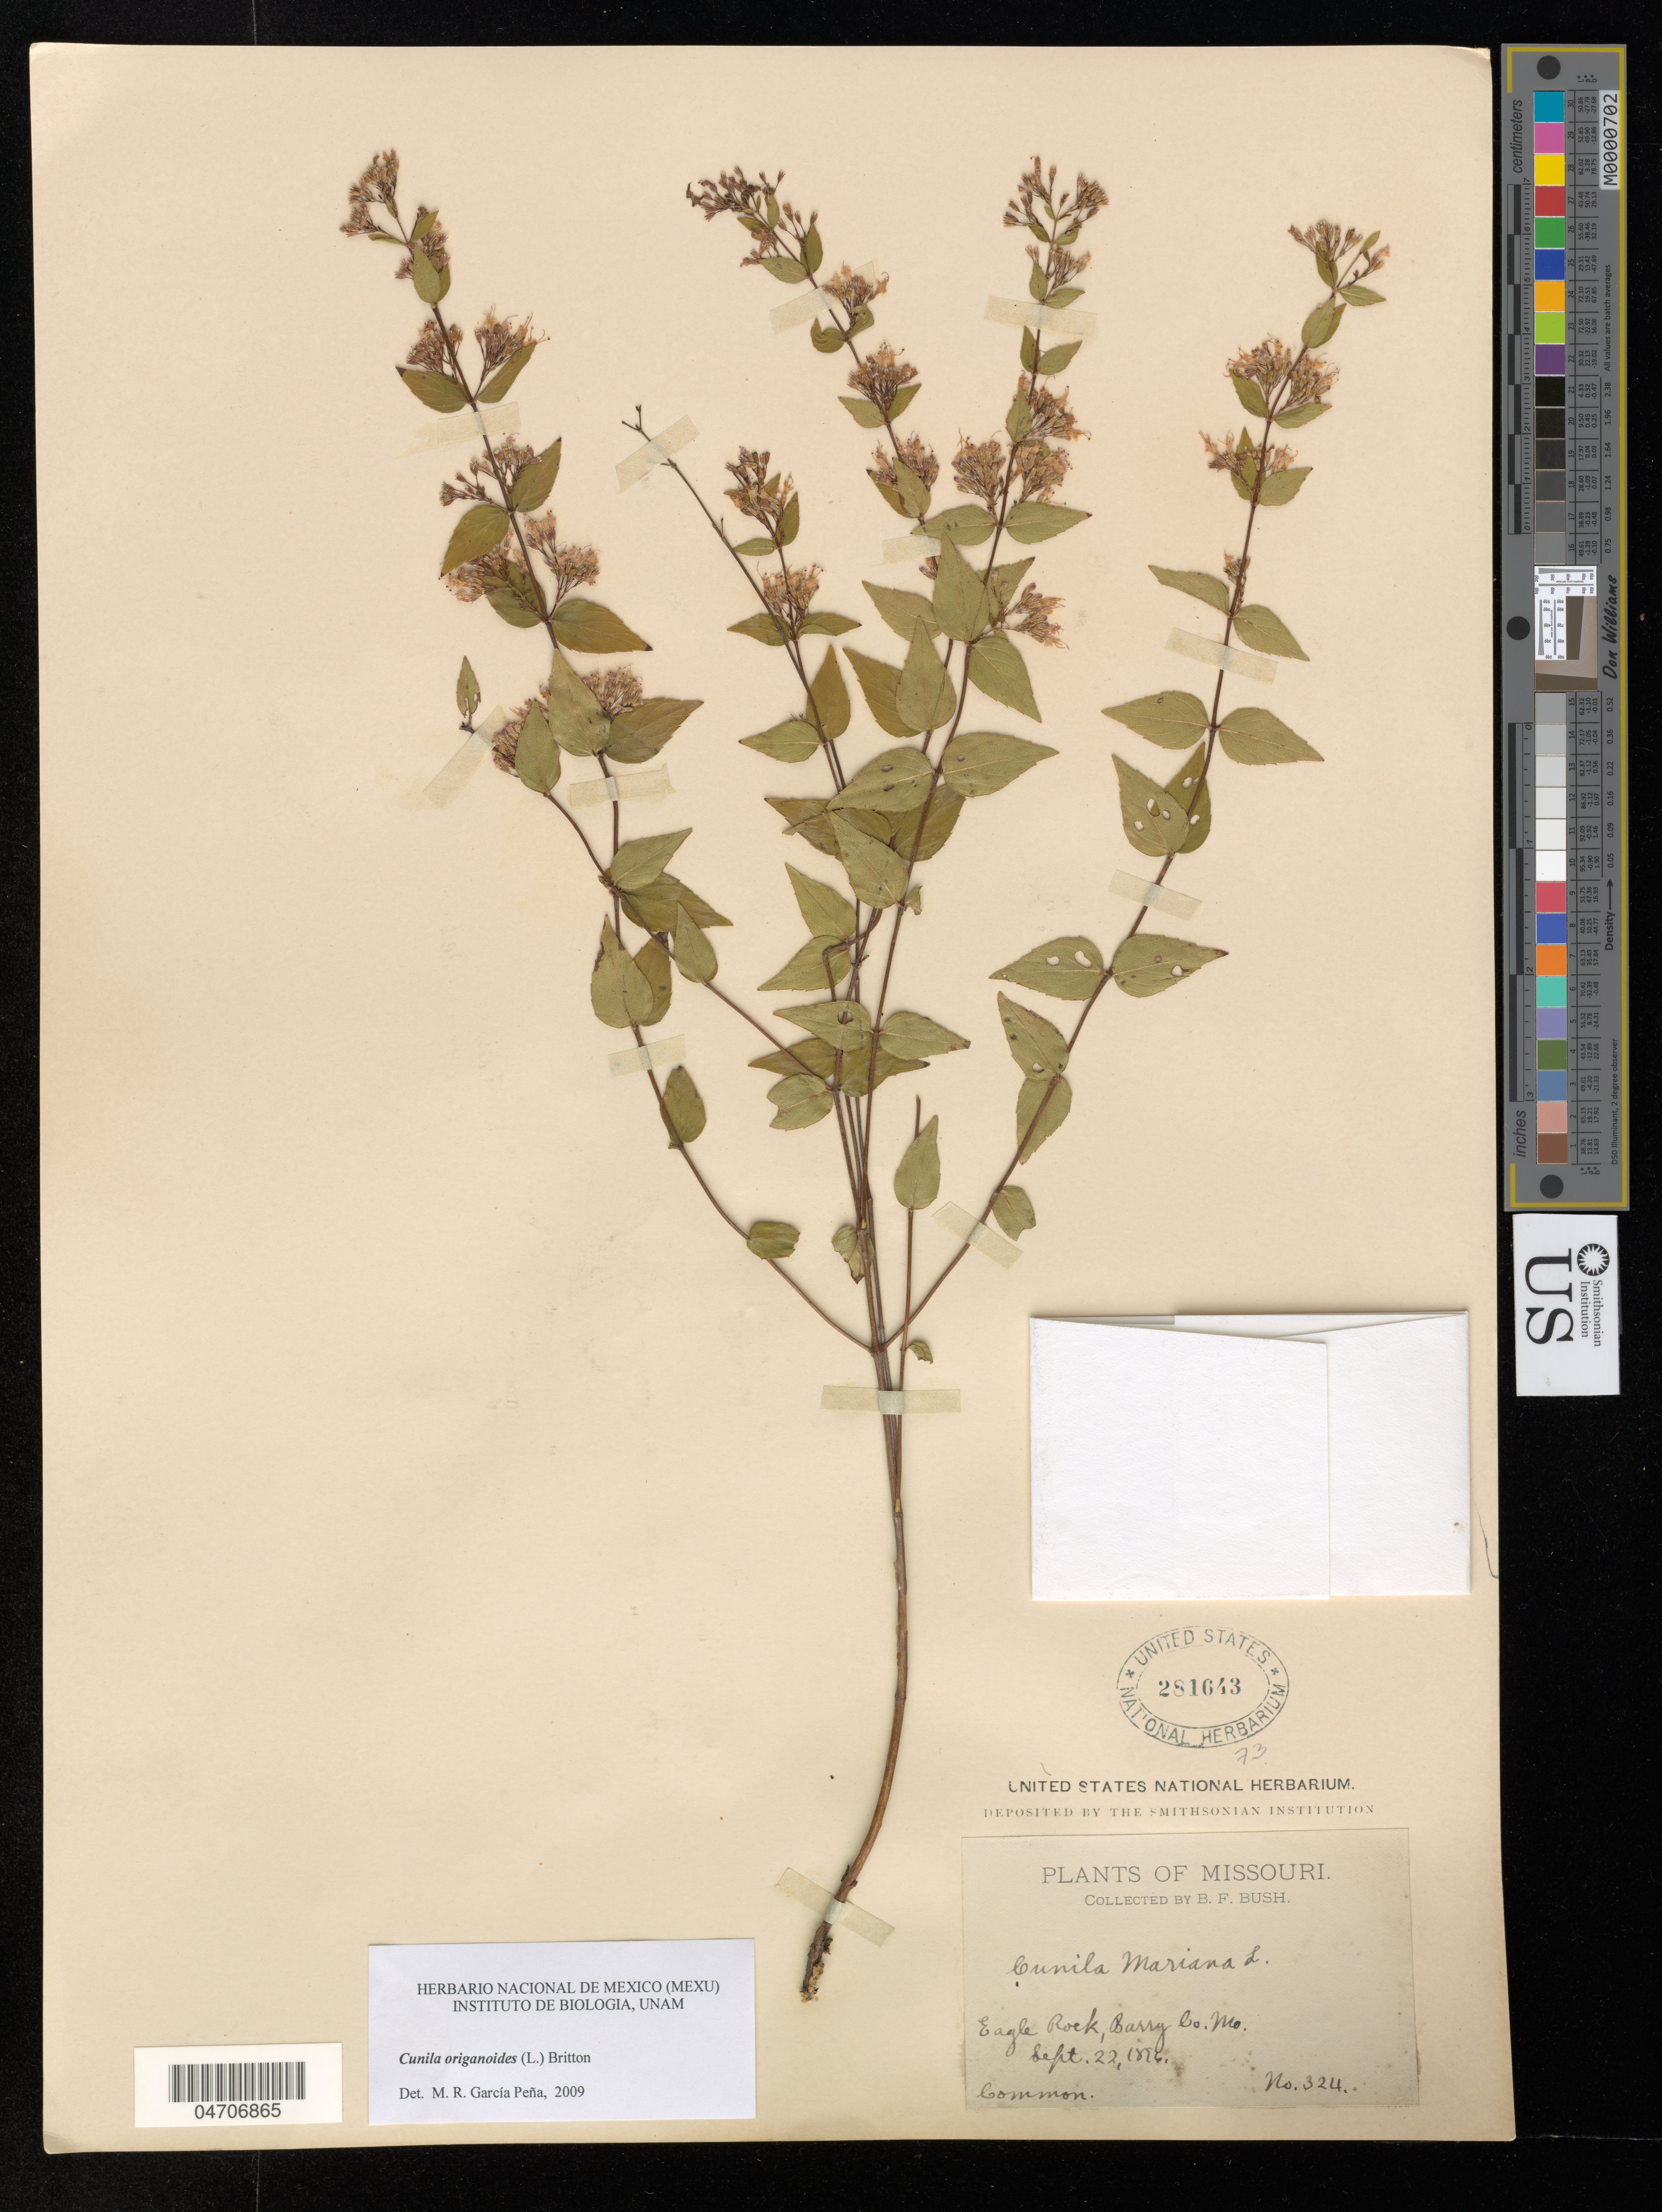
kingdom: Plantae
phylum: Tracheophyta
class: Magnoliopsida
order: Lamiales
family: Lamiaceae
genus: Cunila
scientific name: Cunila origanoides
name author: (L.) Britton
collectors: B. F. Bush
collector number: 324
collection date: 1896-09-22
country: United States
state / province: Missouri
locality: Eagle Rock, Barry Co.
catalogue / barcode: US 281643